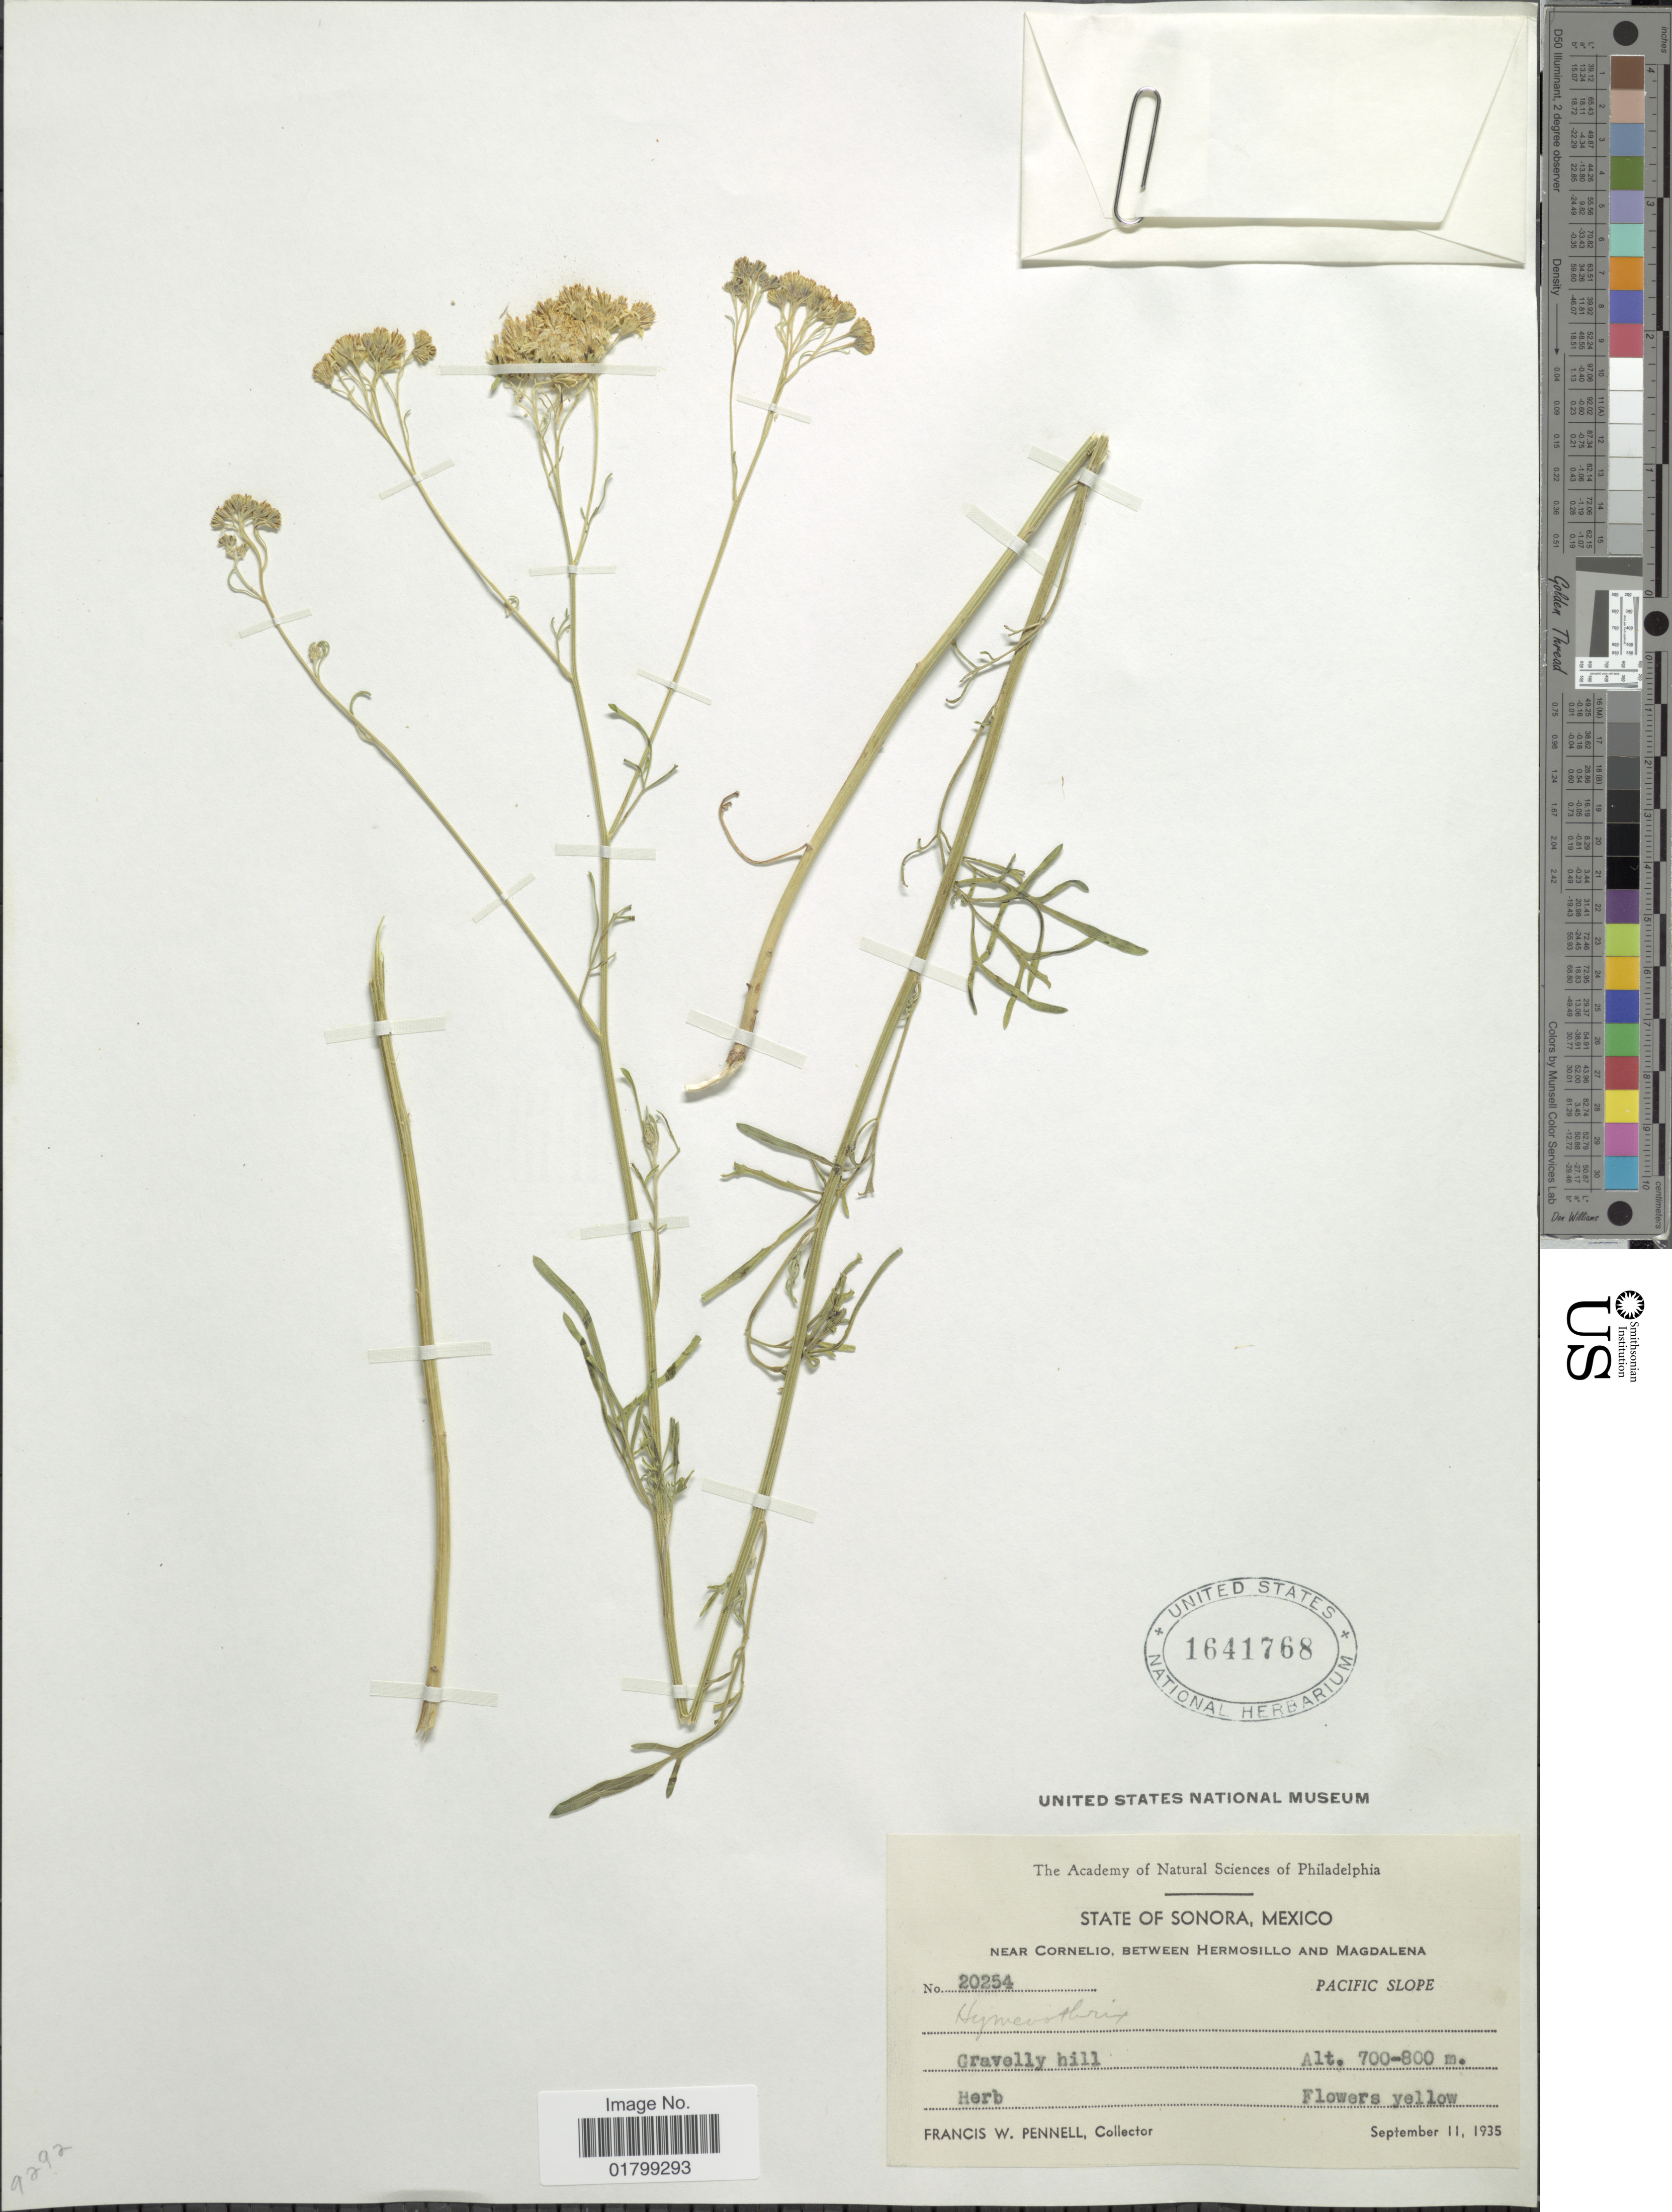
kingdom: Plantae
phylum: Tracheophyta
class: Magnoliopsida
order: Asterales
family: Asteraceae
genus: Hymenothrix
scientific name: Hymenothrix sp.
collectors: F. W. Pennell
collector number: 20254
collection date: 1935-09-11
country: Mexico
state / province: Sonora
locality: Near Cornelio, between Hermosillo and Magdalena, Pacific Slope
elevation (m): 700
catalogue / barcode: US 1641768